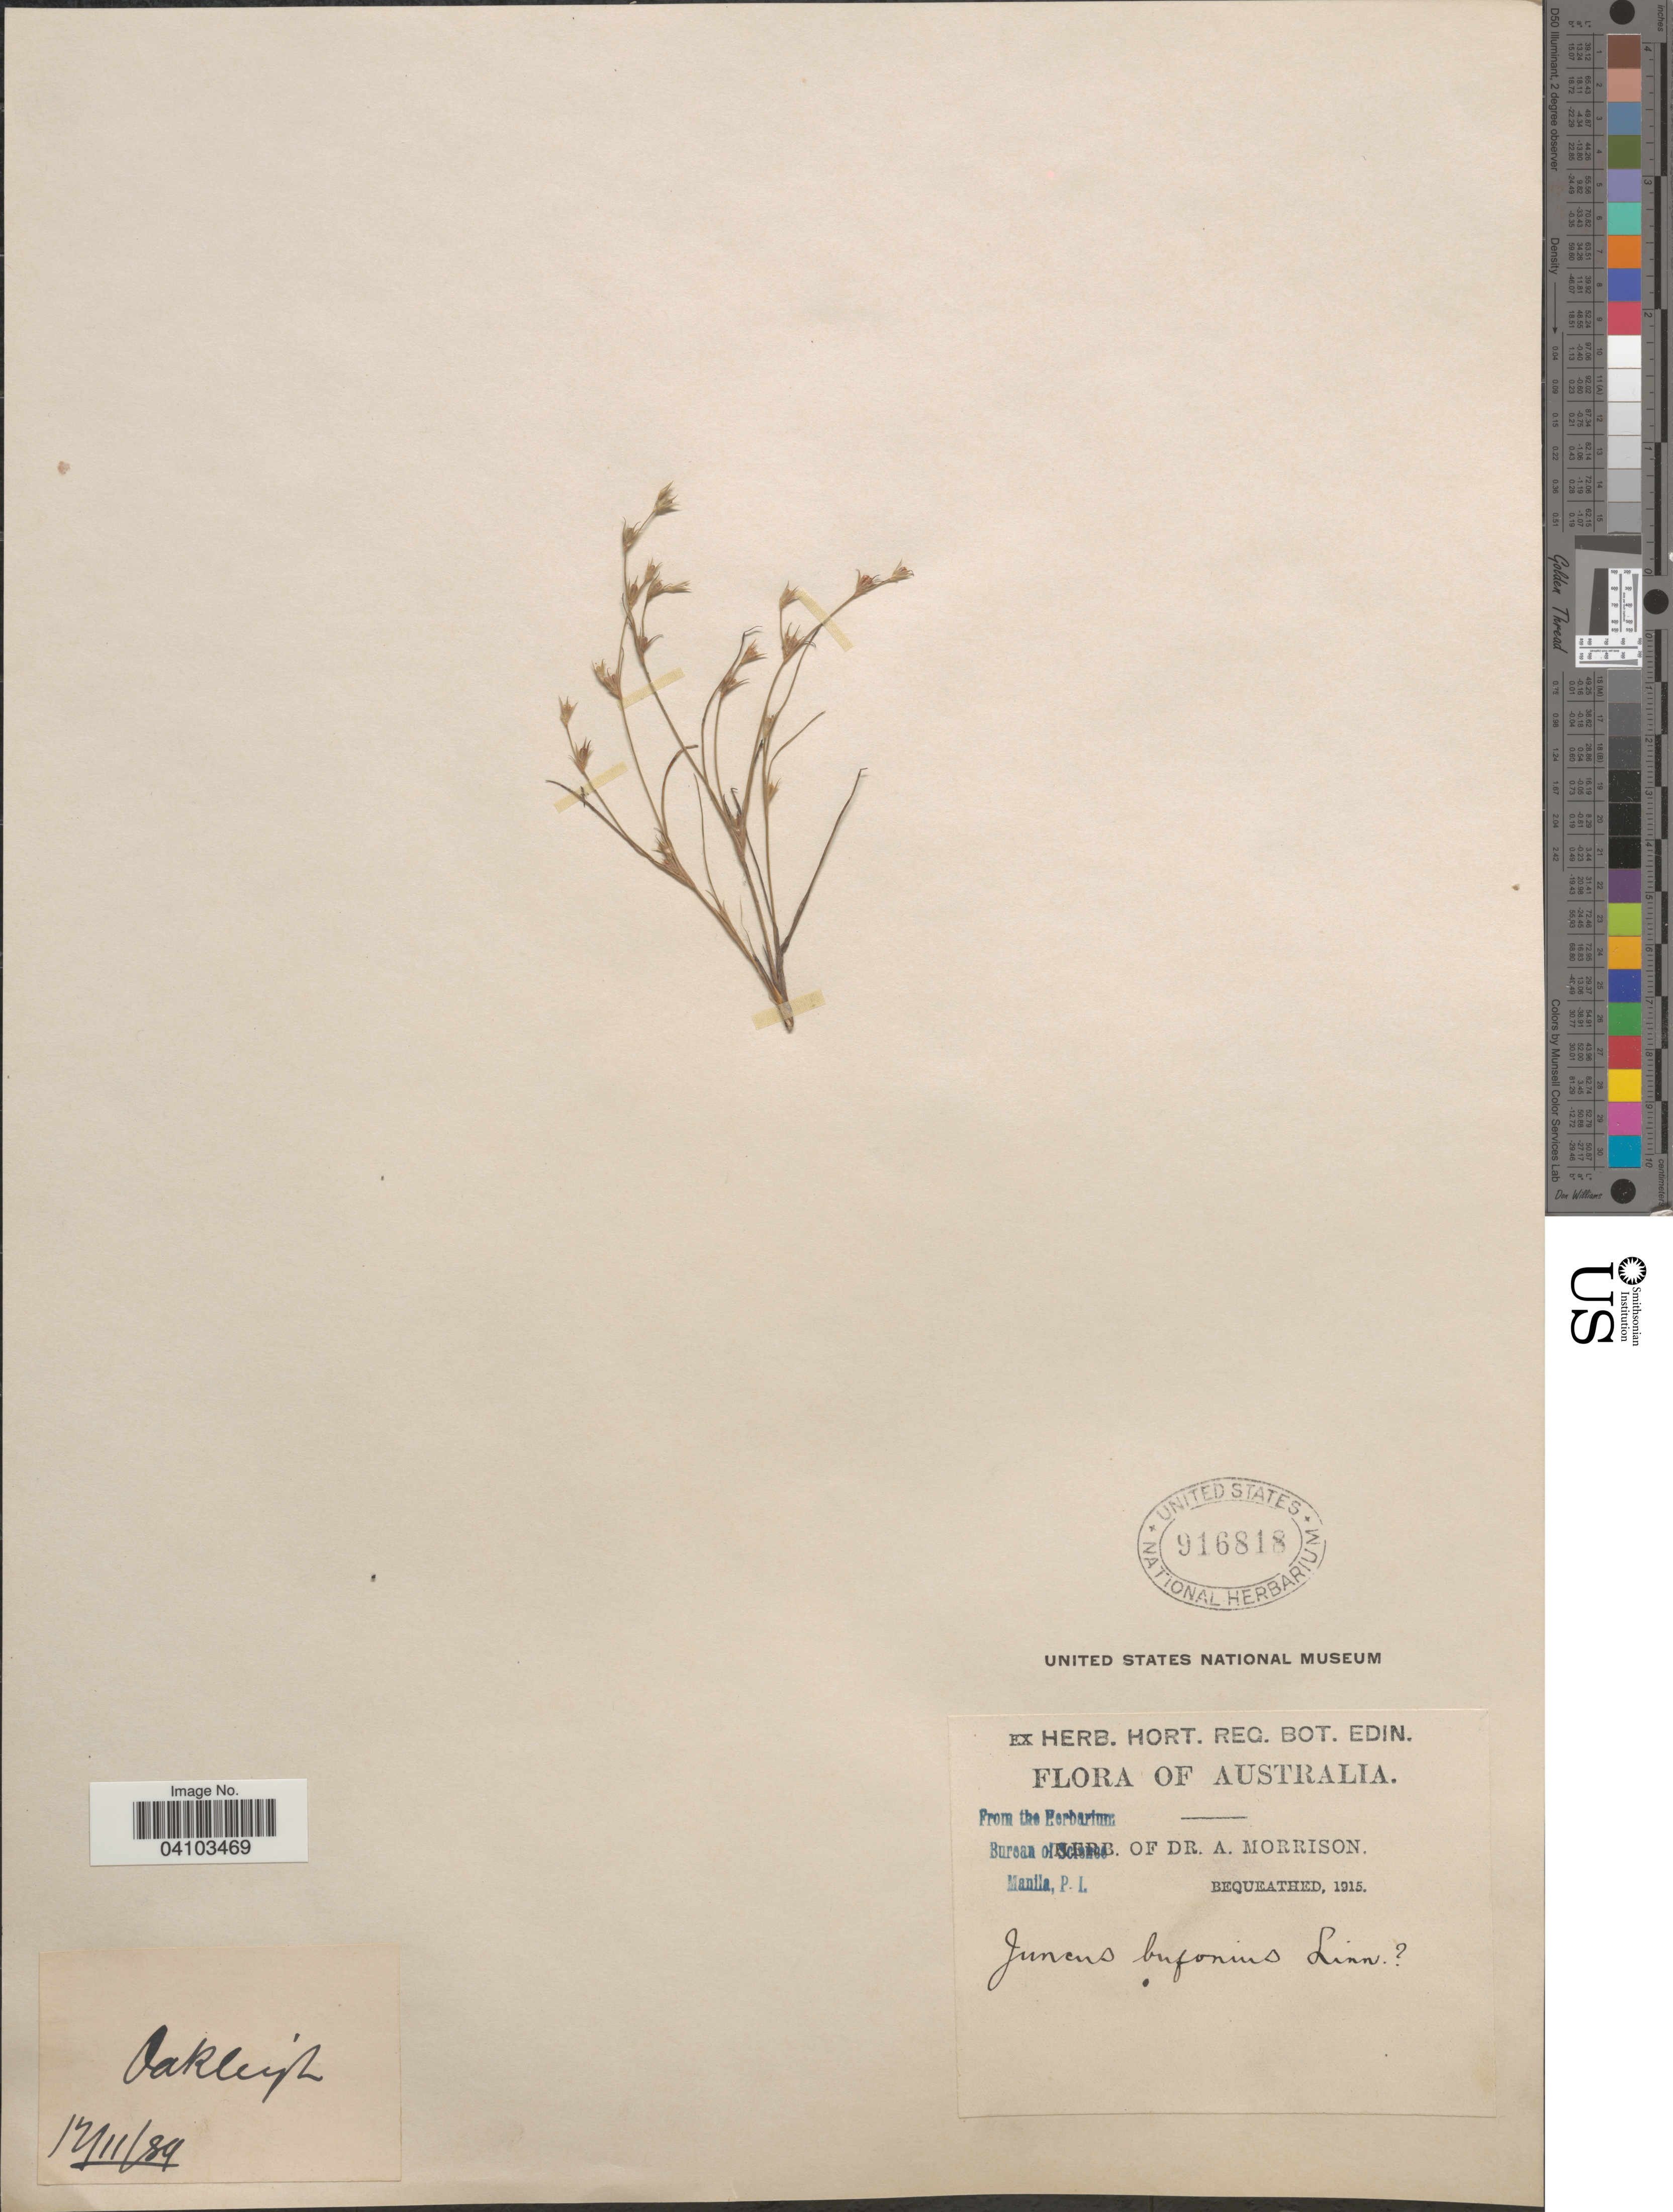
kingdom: Plantae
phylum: Tracheophyta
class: Liliopsida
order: Poales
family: Juncaceae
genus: Juncus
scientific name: Juncus bufonius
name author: L.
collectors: ex herb. Dr. A. Morrison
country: Australia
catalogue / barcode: US 916818